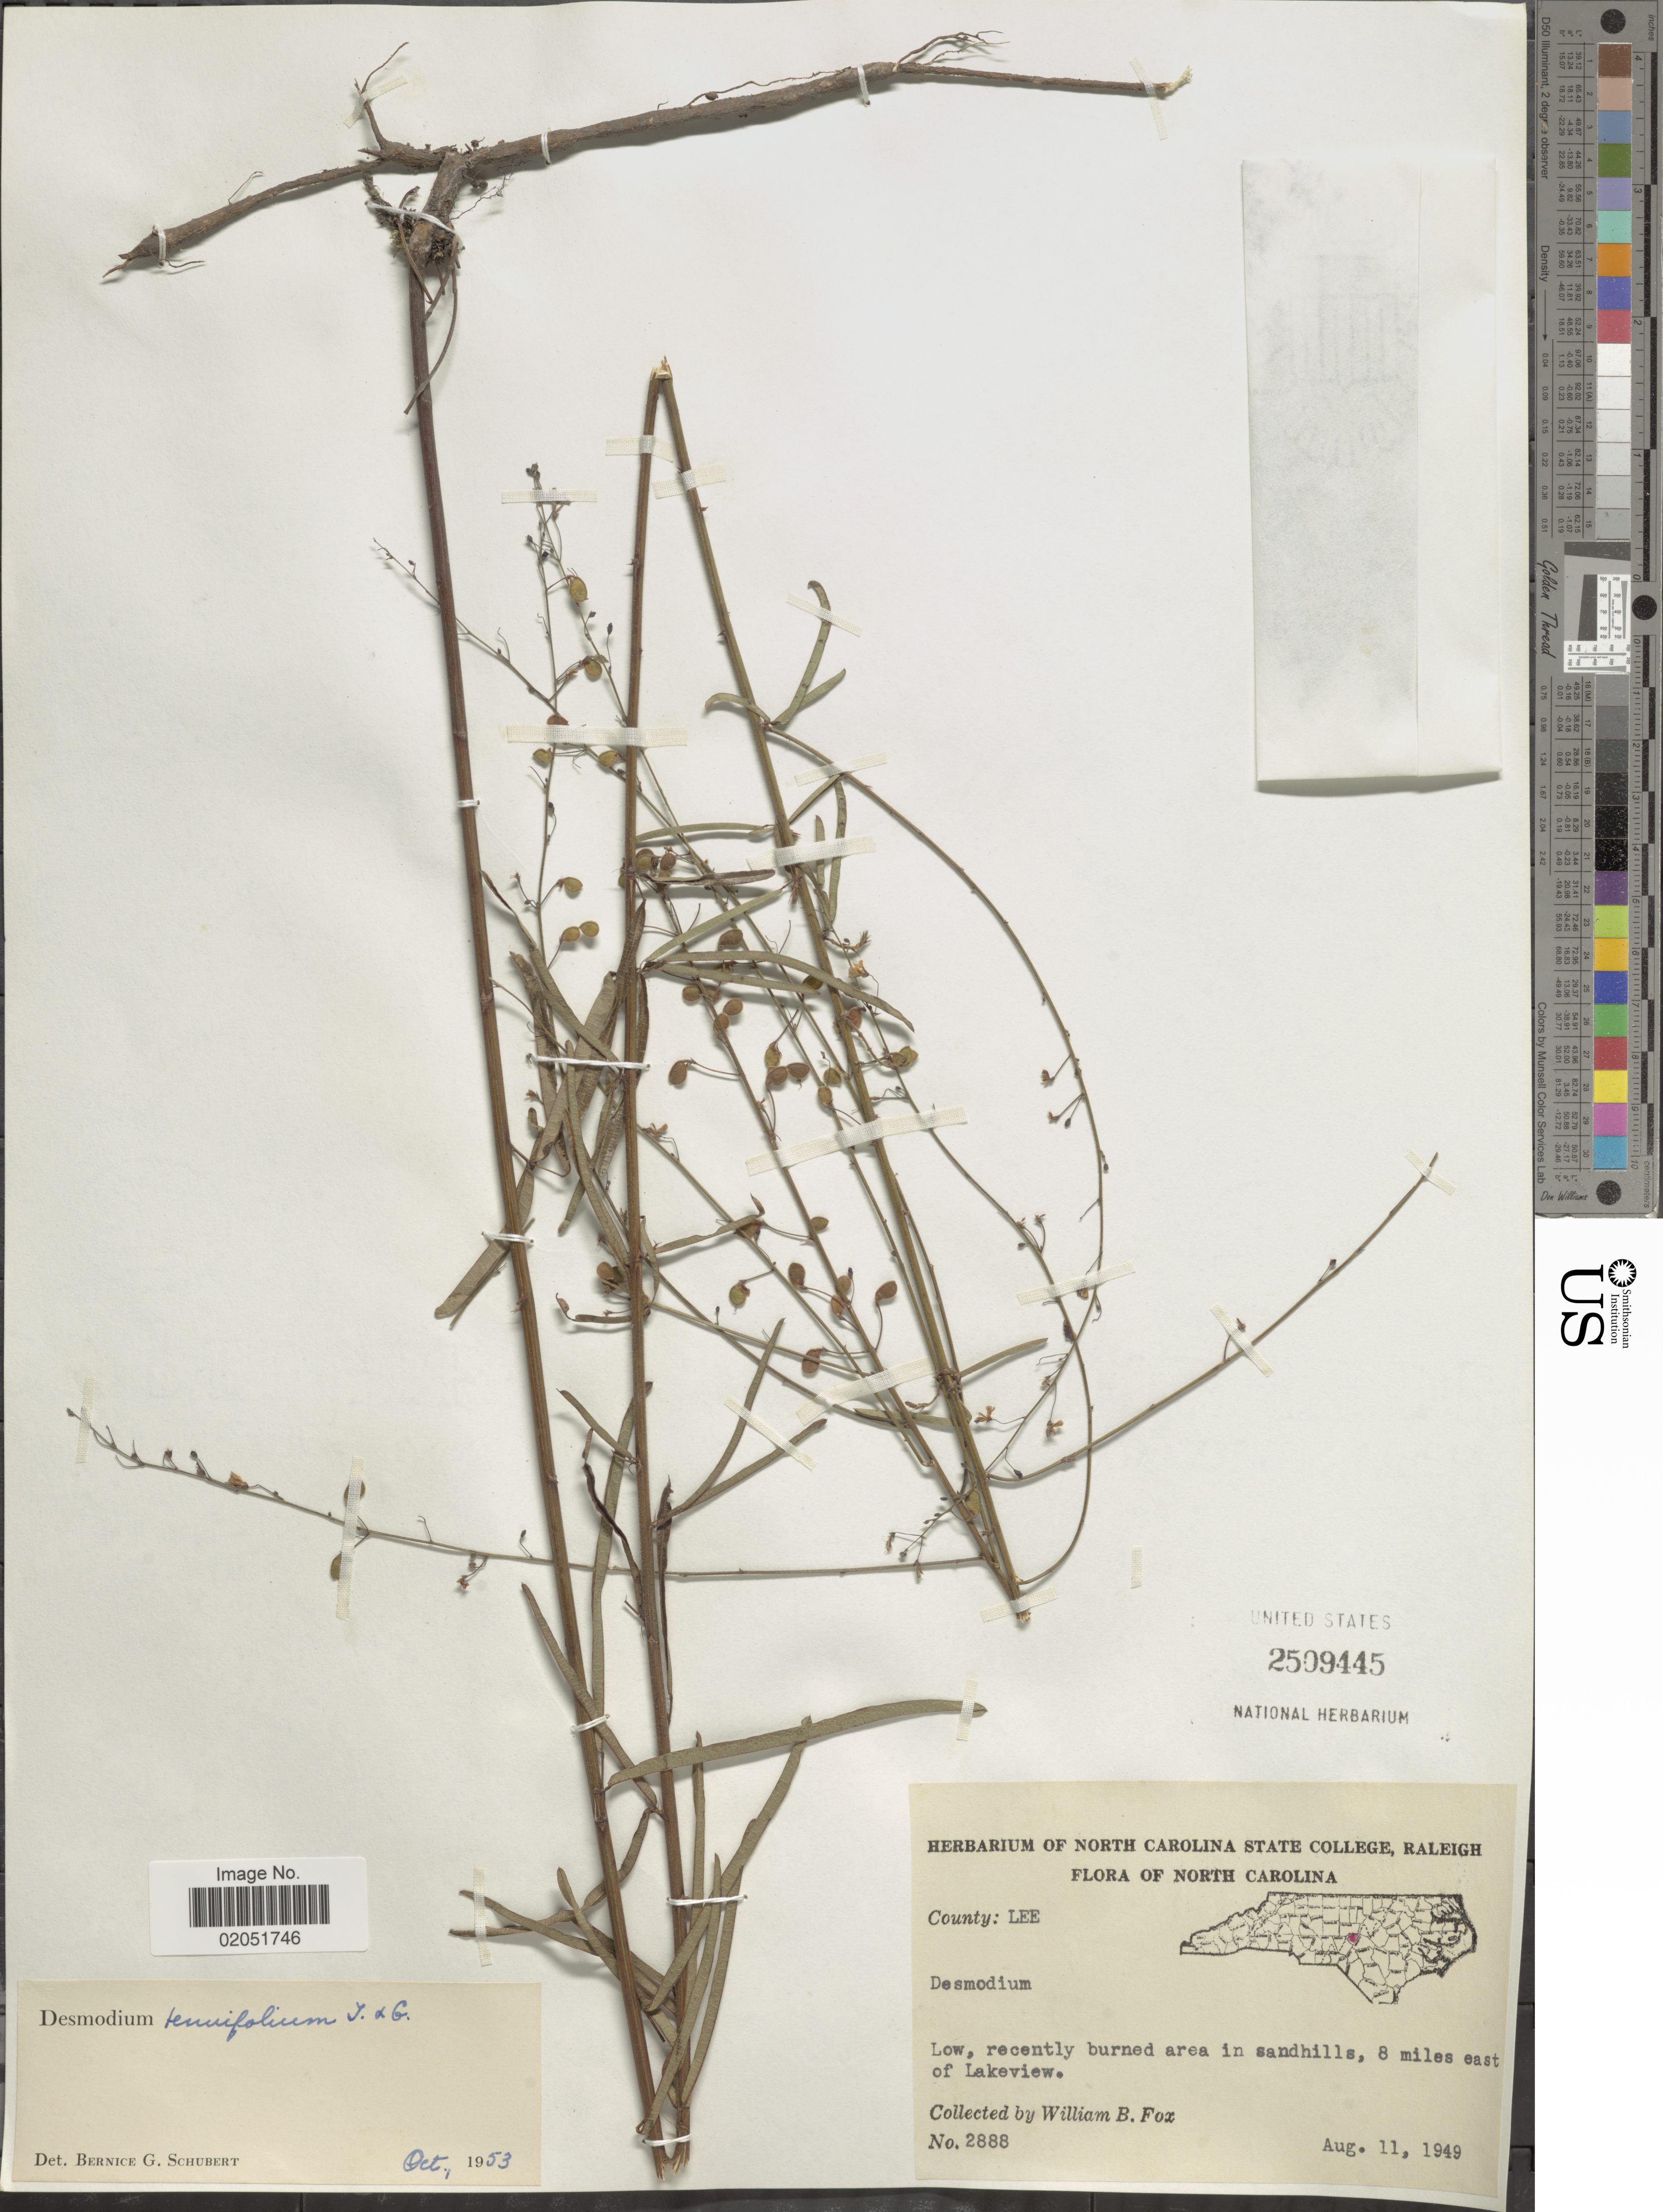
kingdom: Plantae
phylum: Tracheophyta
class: Magnoliopsida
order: Fabales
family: Fabaceae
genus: Desmodium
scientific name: Desmodium tenuifolium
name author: Torr. & A. Gray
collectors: W. B. Fox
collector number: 2888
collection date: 1949-08-11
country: United States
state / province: North Carolina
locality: County: Lee, Low, recently buned area in sandhills, 8 miles east of Lakeview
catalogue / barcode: US 2509445